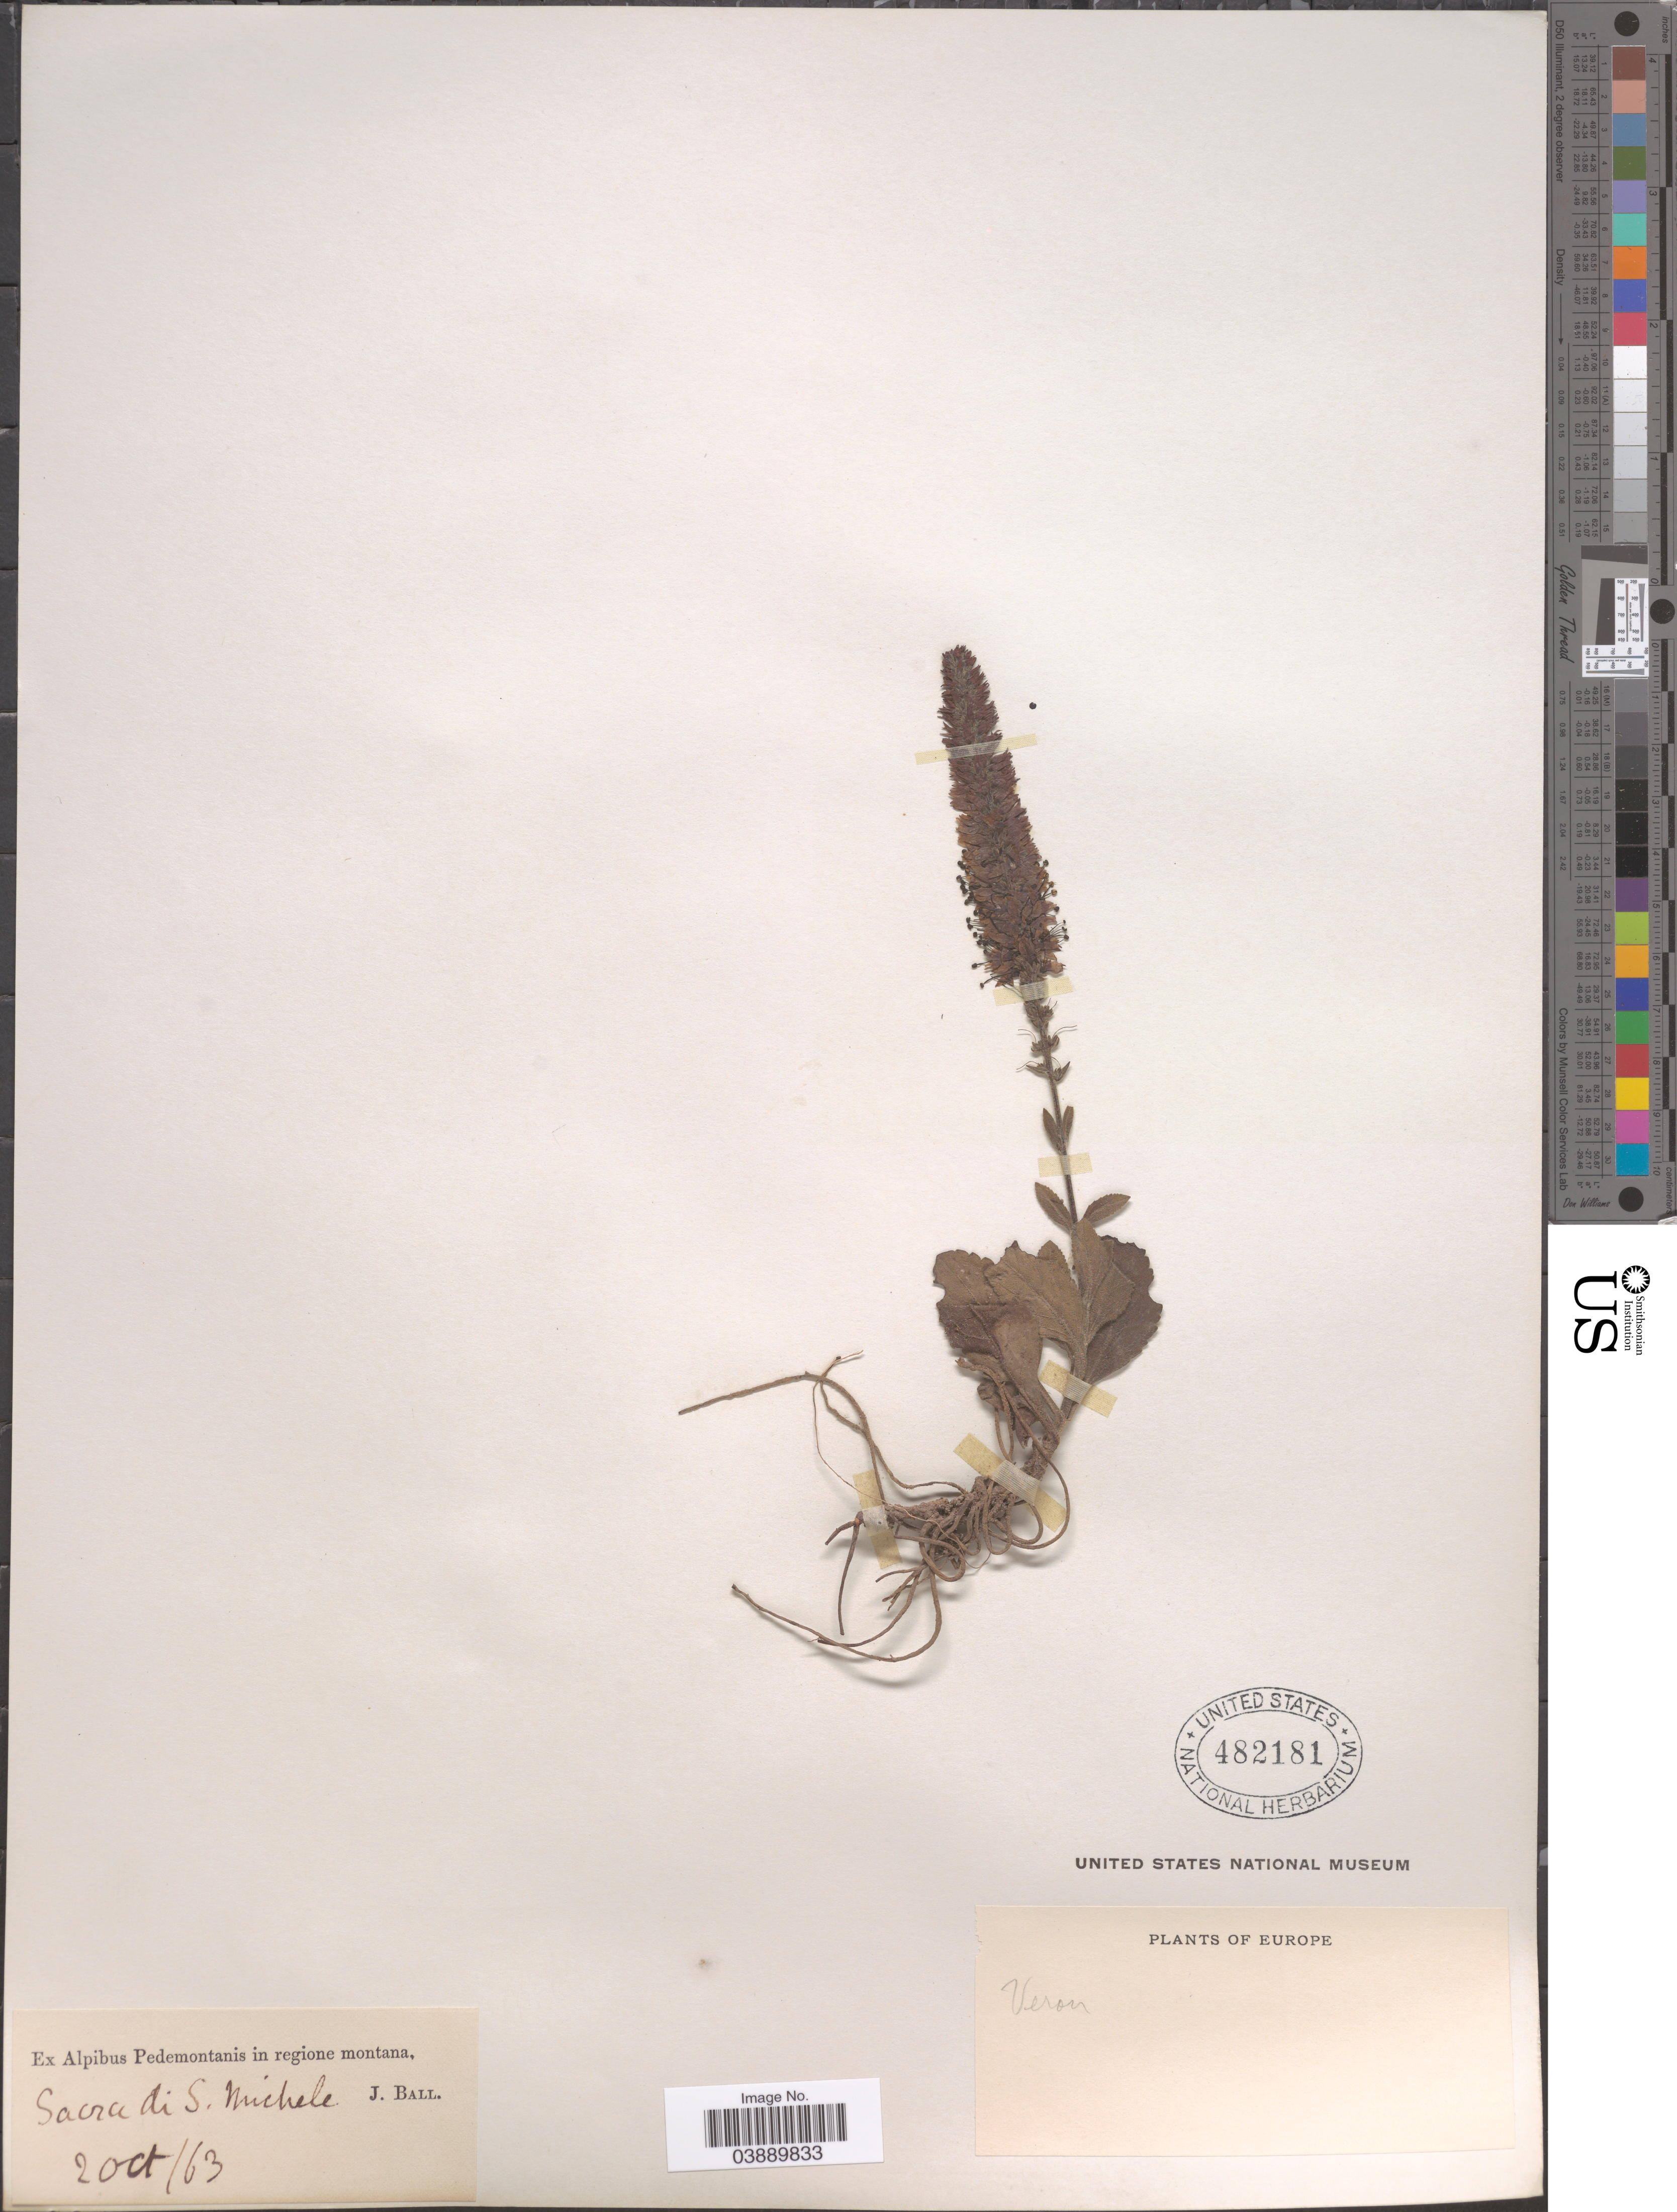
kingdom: Plantae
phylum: Tracheophyta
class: Magnoliopsida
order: Lamiales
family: Plantaginaceae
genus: Veronica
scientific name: Veronica spicata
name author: L.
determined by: Albach, Dirk C.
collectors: J. Ball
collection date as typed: Transcribed d/m/y: 2/10/63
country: Italy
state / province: Piedmont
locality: Ex Alpibus Pedemontanis in regione montana, Sacra di S. Michele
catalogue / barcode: US 482181